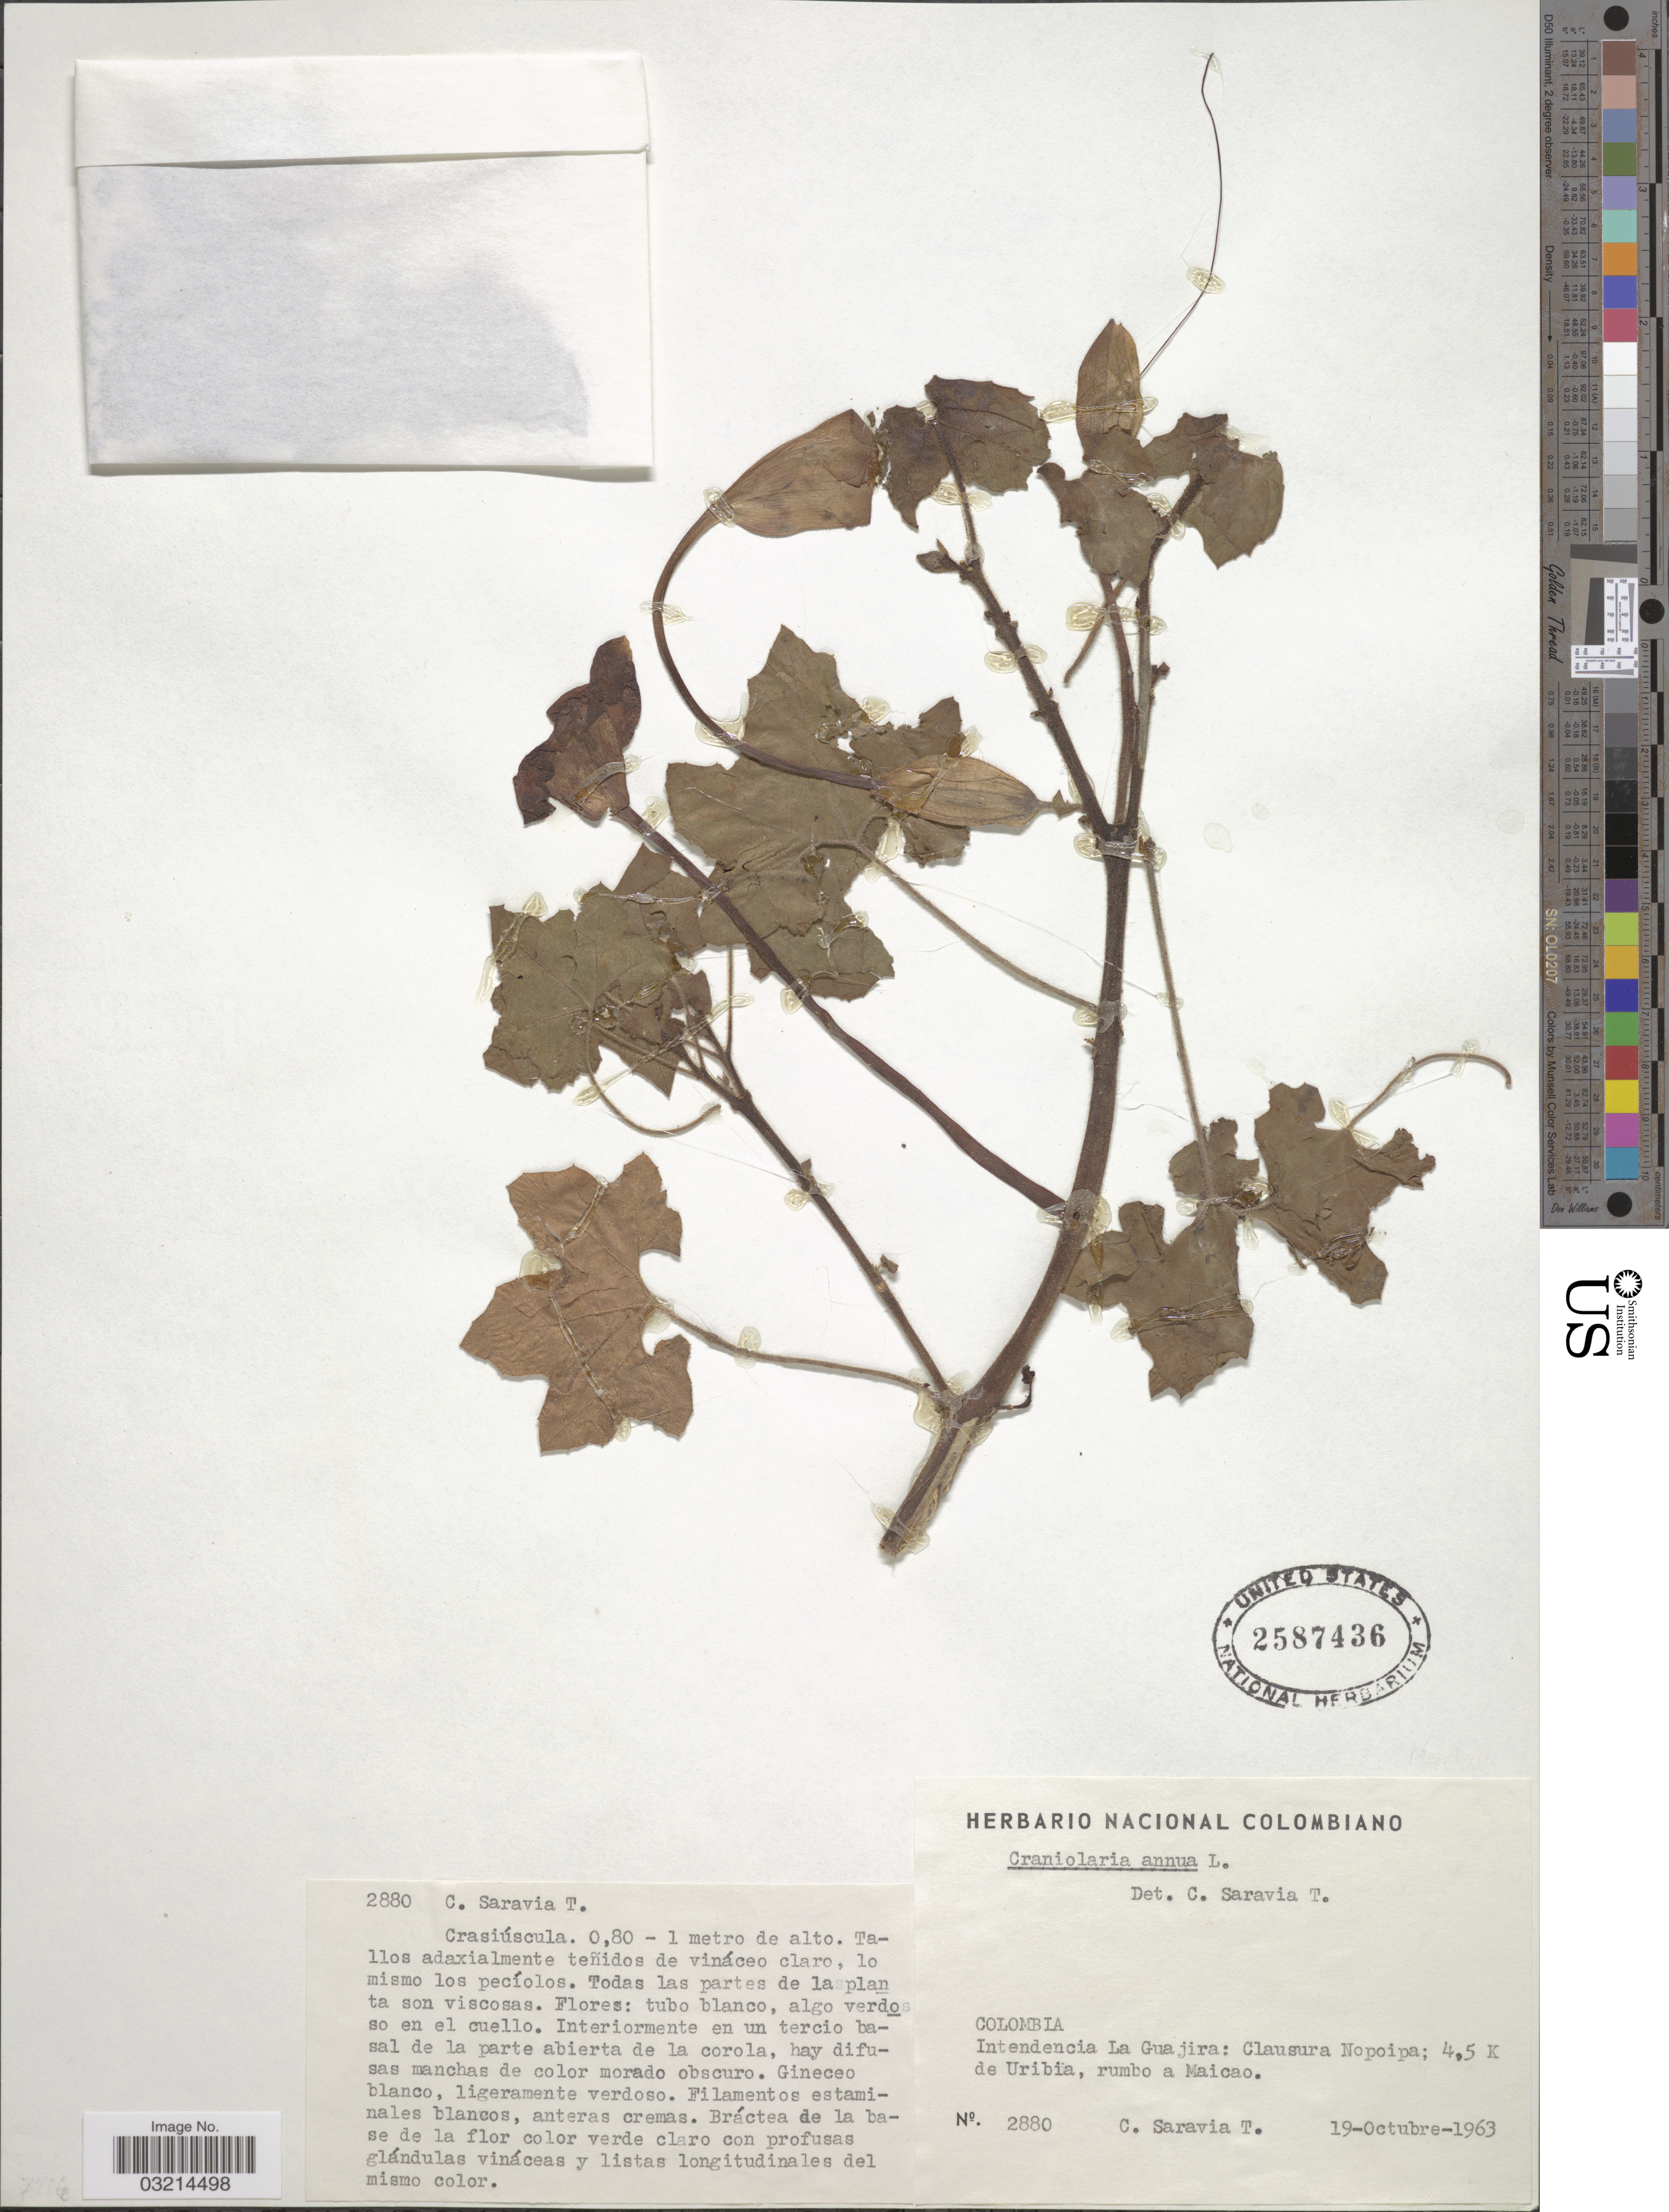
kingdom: Plantae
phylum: Tracheophyta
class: Magnoliopsida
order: Lamiales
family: Martyniaceae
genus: Craniolaria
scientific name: Craniolaria annua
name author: L.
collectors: C. Saravia T.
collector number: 2880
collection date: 1963-10-19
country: Colombia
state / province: La Guajira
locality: Intendencia La Guajira: Clausura Nopoipa; 4.5 K de Uribia, rumbo a Maicao.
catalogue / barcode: US 2587436